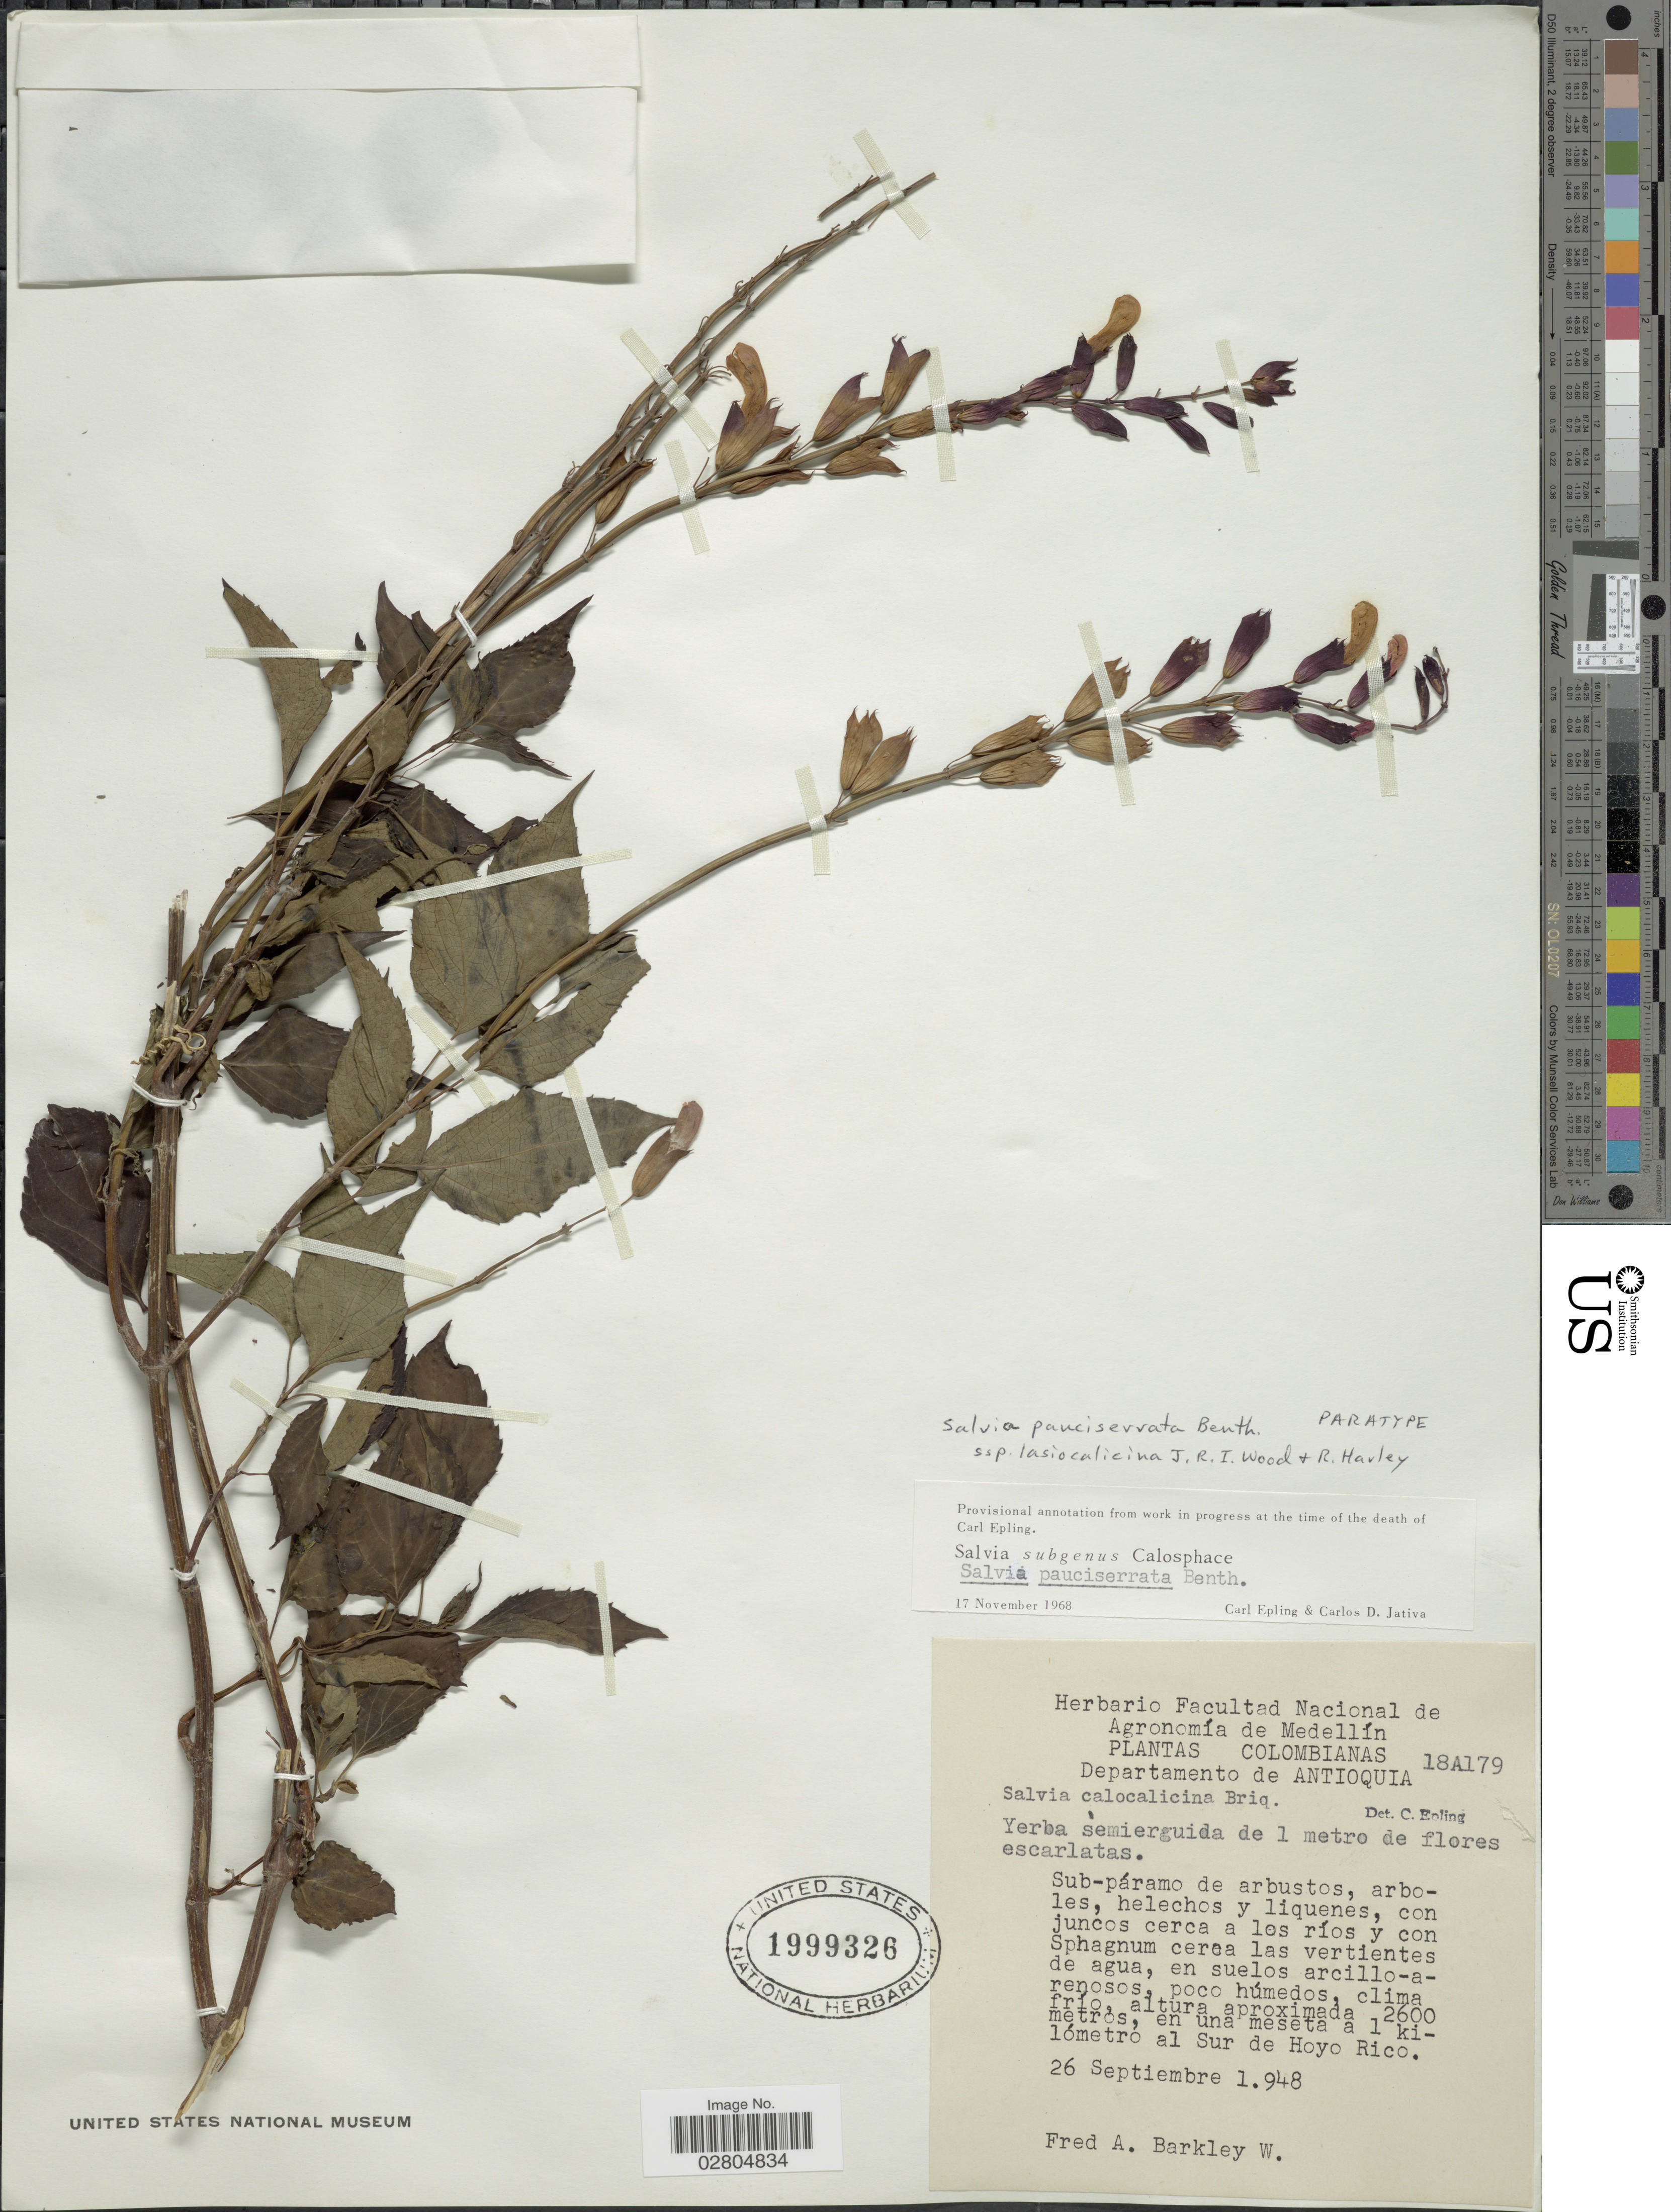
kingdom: Plantae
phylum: Tracheophyta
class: Magnoliopsida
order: Lamiales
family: Lamiaceae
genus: Salvia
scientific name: Salvia pauciserrata subsp. lasiocalicina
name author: J.R.I. Wood & Harley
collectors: F. A. Barkley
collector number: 18A179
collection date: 1948-09-26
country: Colombia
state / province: Antioquia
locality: Departamento de Antioquia. En una meseta a 1 kilómetro al Sur de Hoyo Rico.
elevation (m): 2600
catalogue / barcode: US 1999326